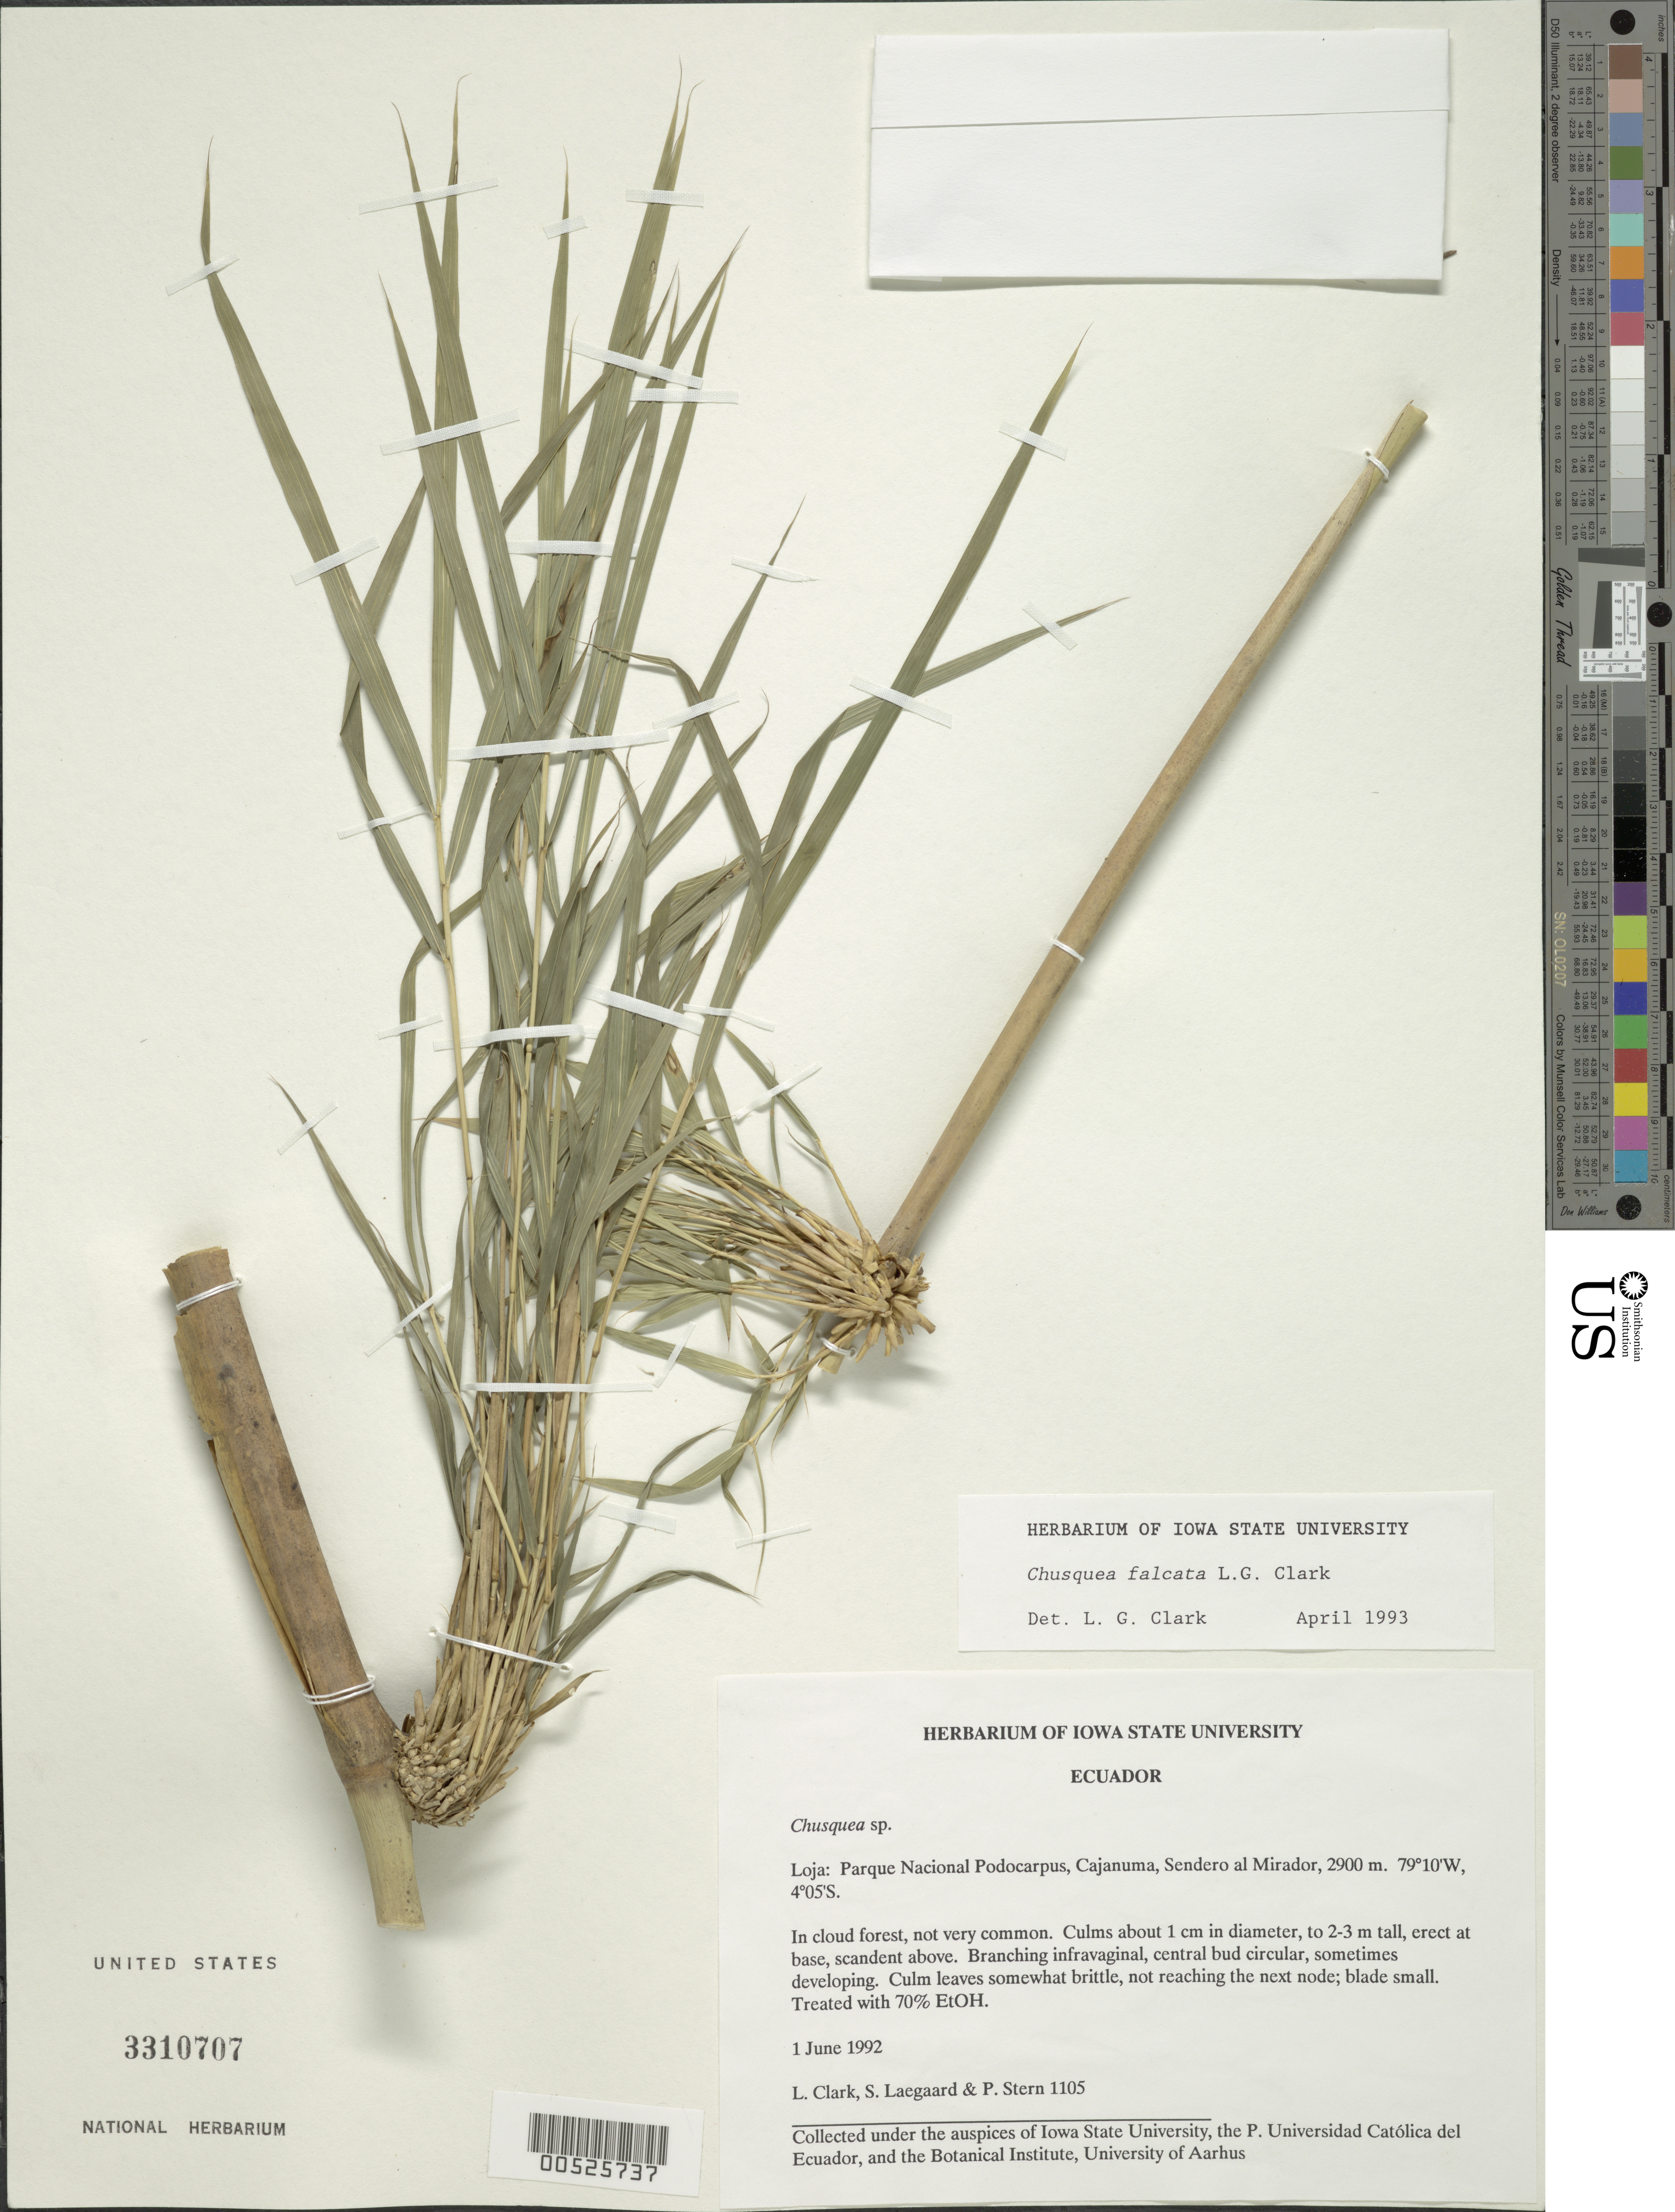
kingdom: Plantae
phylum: Tracheophyta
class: Liliopsida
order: Poales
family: Poaceae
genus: Chusquea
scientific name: Chusquea falcata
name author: L.G. Clark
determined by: Clark, Lynn G., (ISC), Iowa State University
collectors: L. G. Clark, S. Lægaard & P. Stern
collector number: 1105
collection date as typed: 01 Jun 1992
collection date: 1992-06-01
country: Ecuador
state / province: Loja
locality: Parque Nacional de Podocarpus, Cajanuma, Sendero al Mirador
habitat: In cloud forest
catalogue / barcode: US 3310707